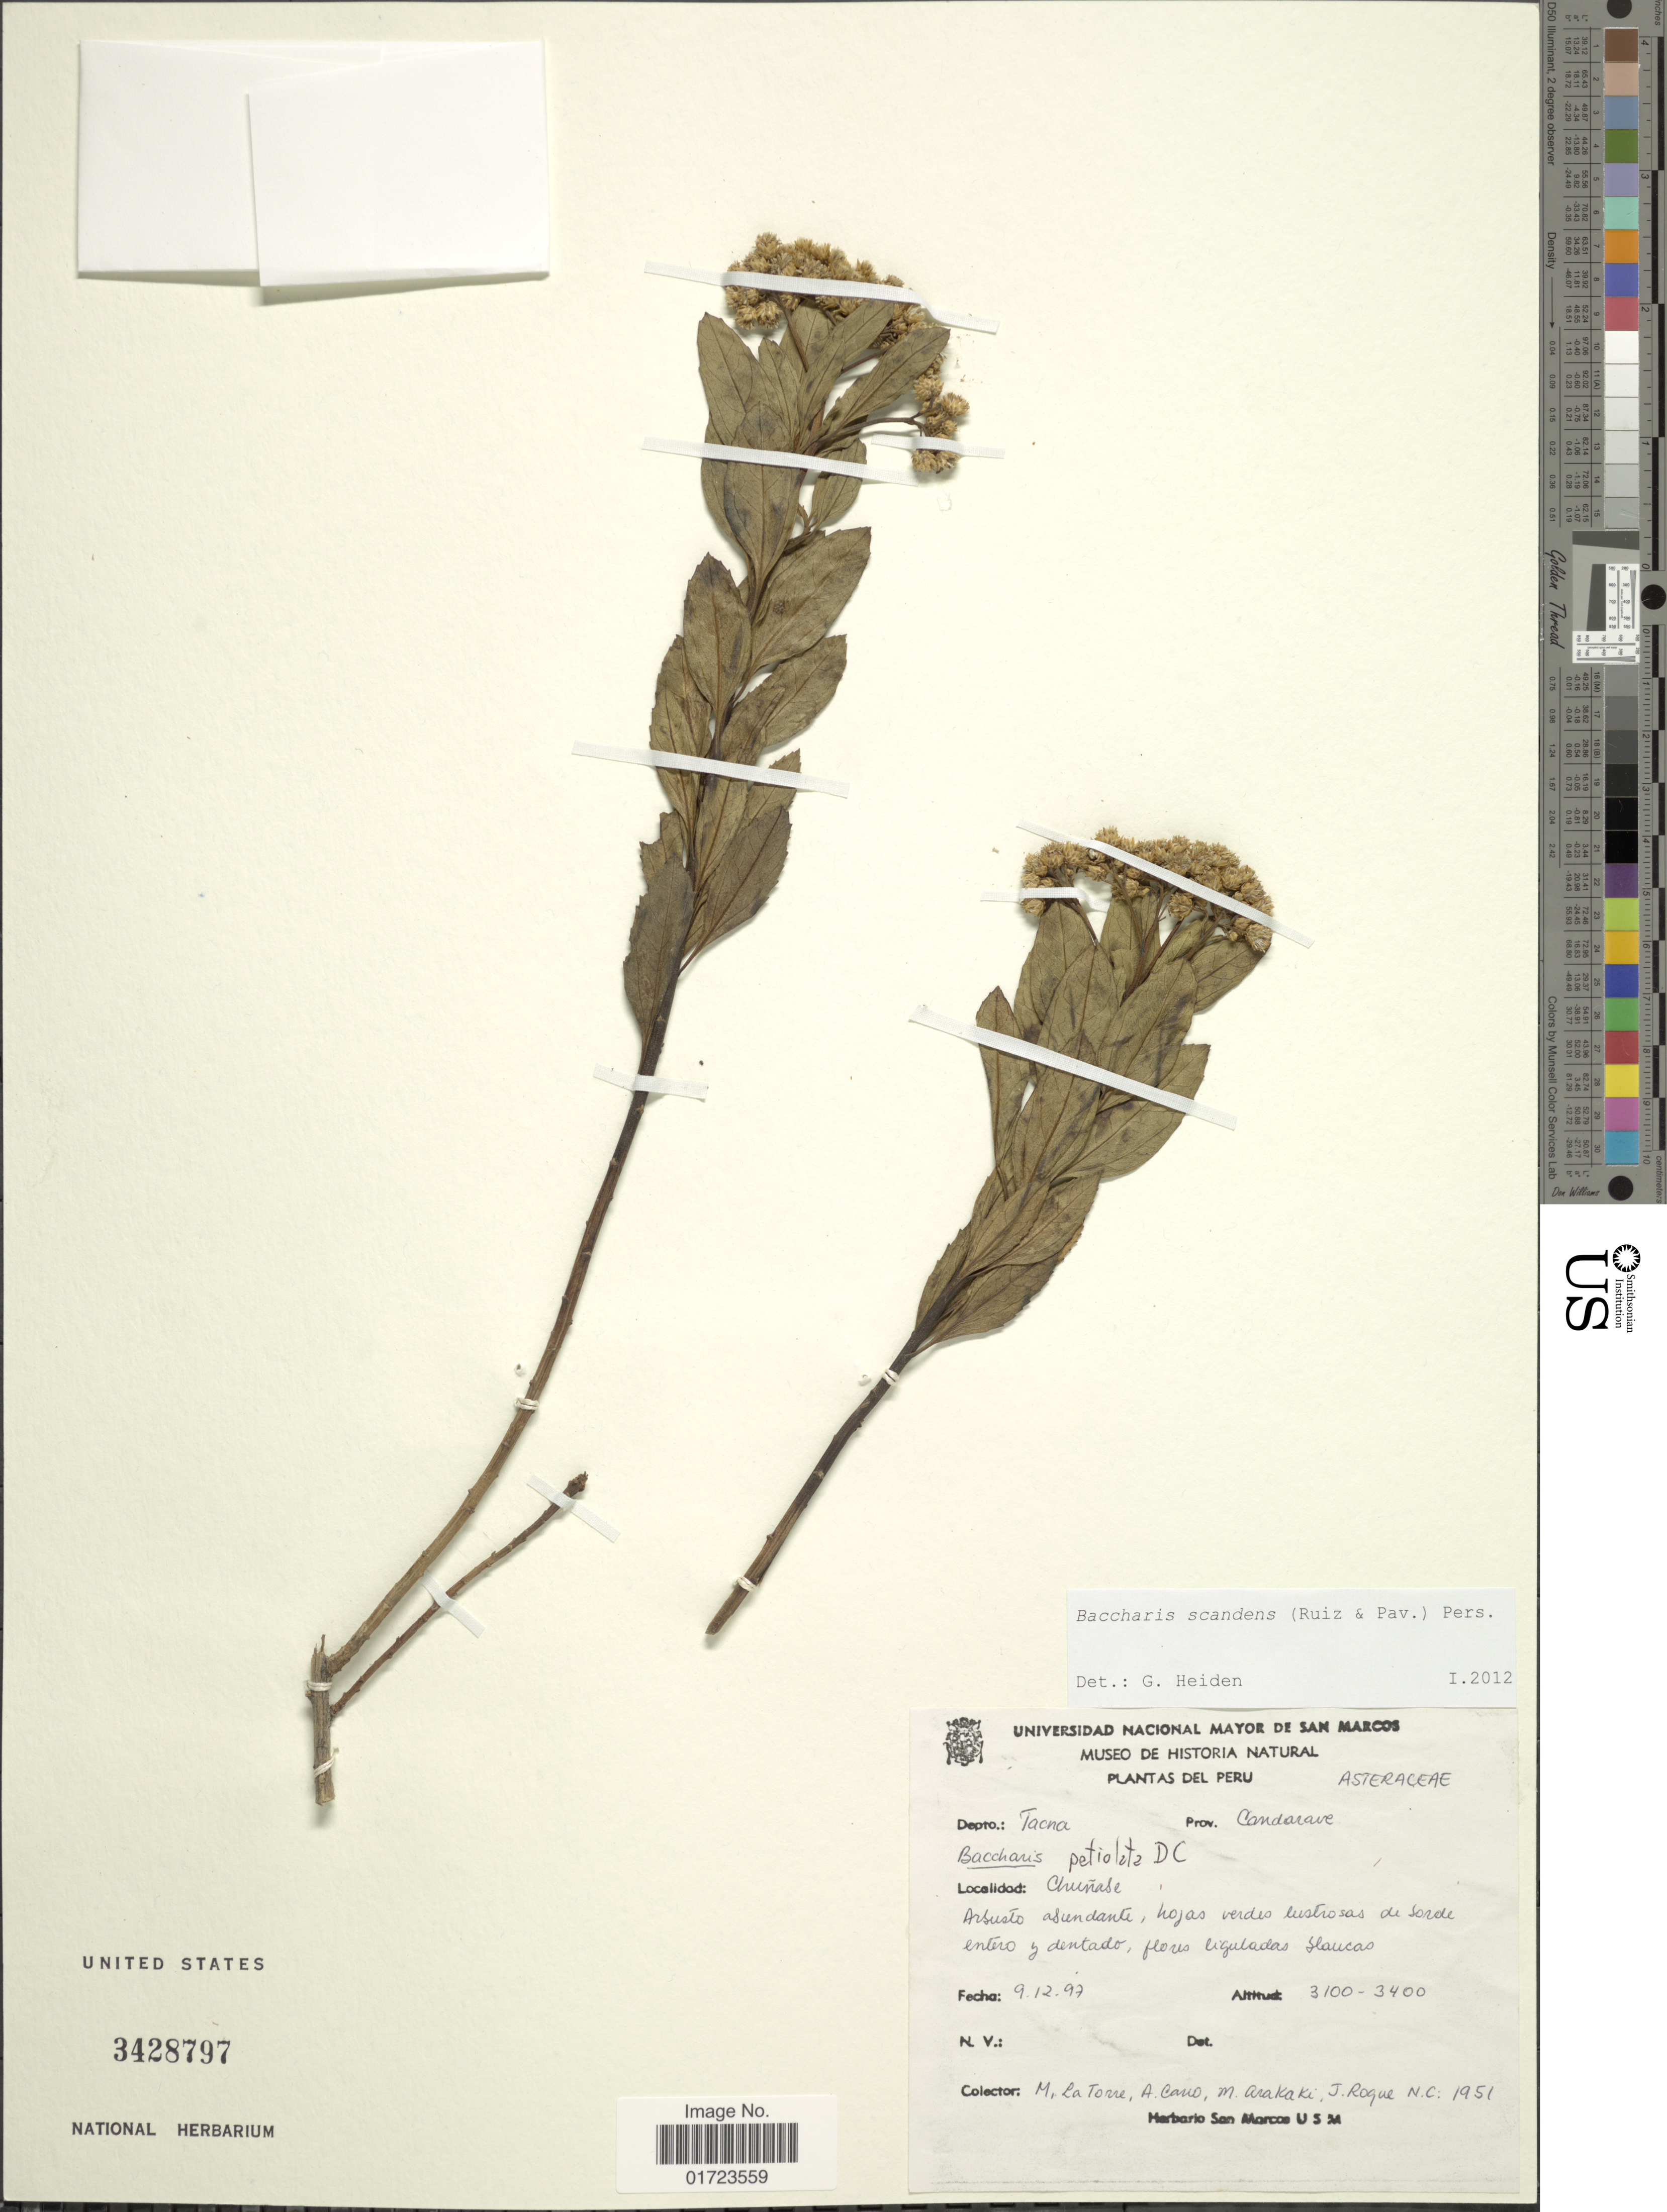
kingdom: Plantae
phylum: Tracheophyta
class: Magnoliopsida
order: Asterales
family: Asteraceae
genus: Baccharis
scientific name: Baccharis scandens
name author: (Ruiz & Pav.) Pers.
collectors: M. I. La Torre, A. Cano, M. Arakaki & J. Roque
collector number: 1951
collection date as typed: Transcribed d/m/y: 9/12/97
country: Peru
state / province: Tacna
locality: Depto.: Tacna, Prov. Candarave. Chunase.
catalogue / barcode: US 3428797